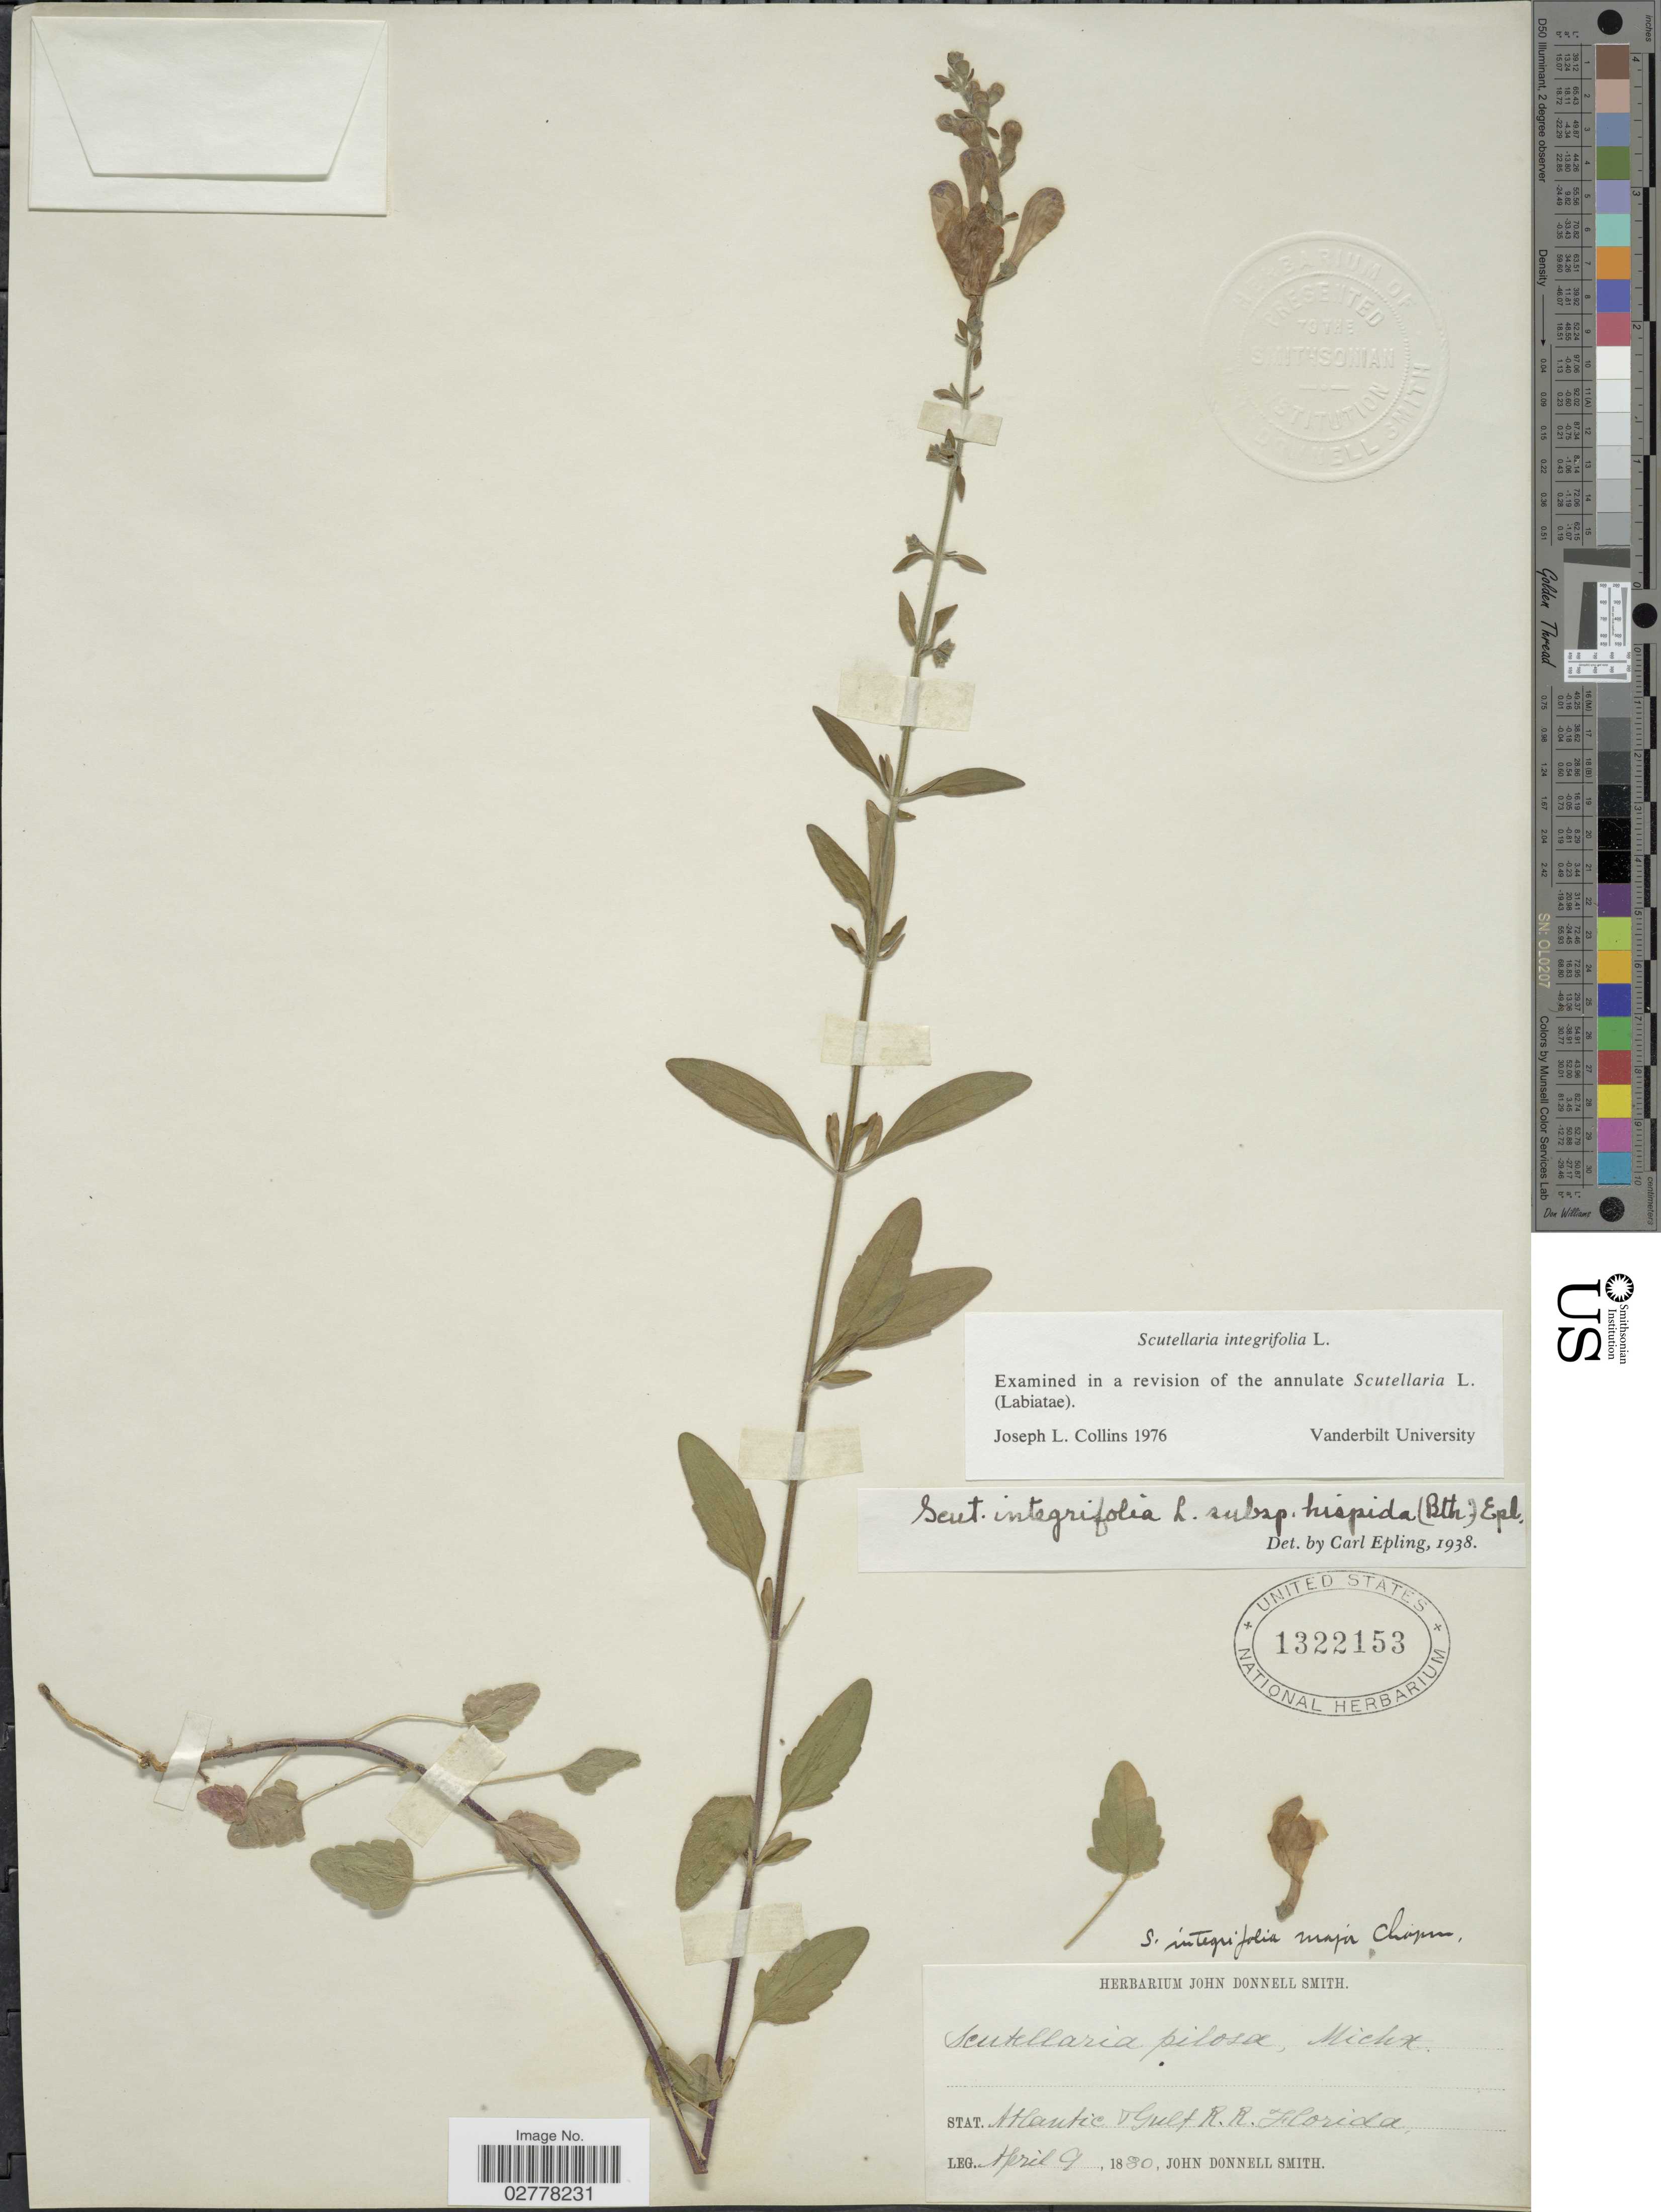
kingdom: Plantae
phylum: Tracheophyta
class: Magnoliopsida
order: Lamiales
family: Lamiaceae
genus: Scutellaria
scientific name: Scutellaria integrifolia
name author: L.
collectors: J. Donnell Smith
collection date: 1880-04-09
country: United States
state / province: Florida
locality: Atlantic Gulf R. R.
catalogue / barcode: US 1322153